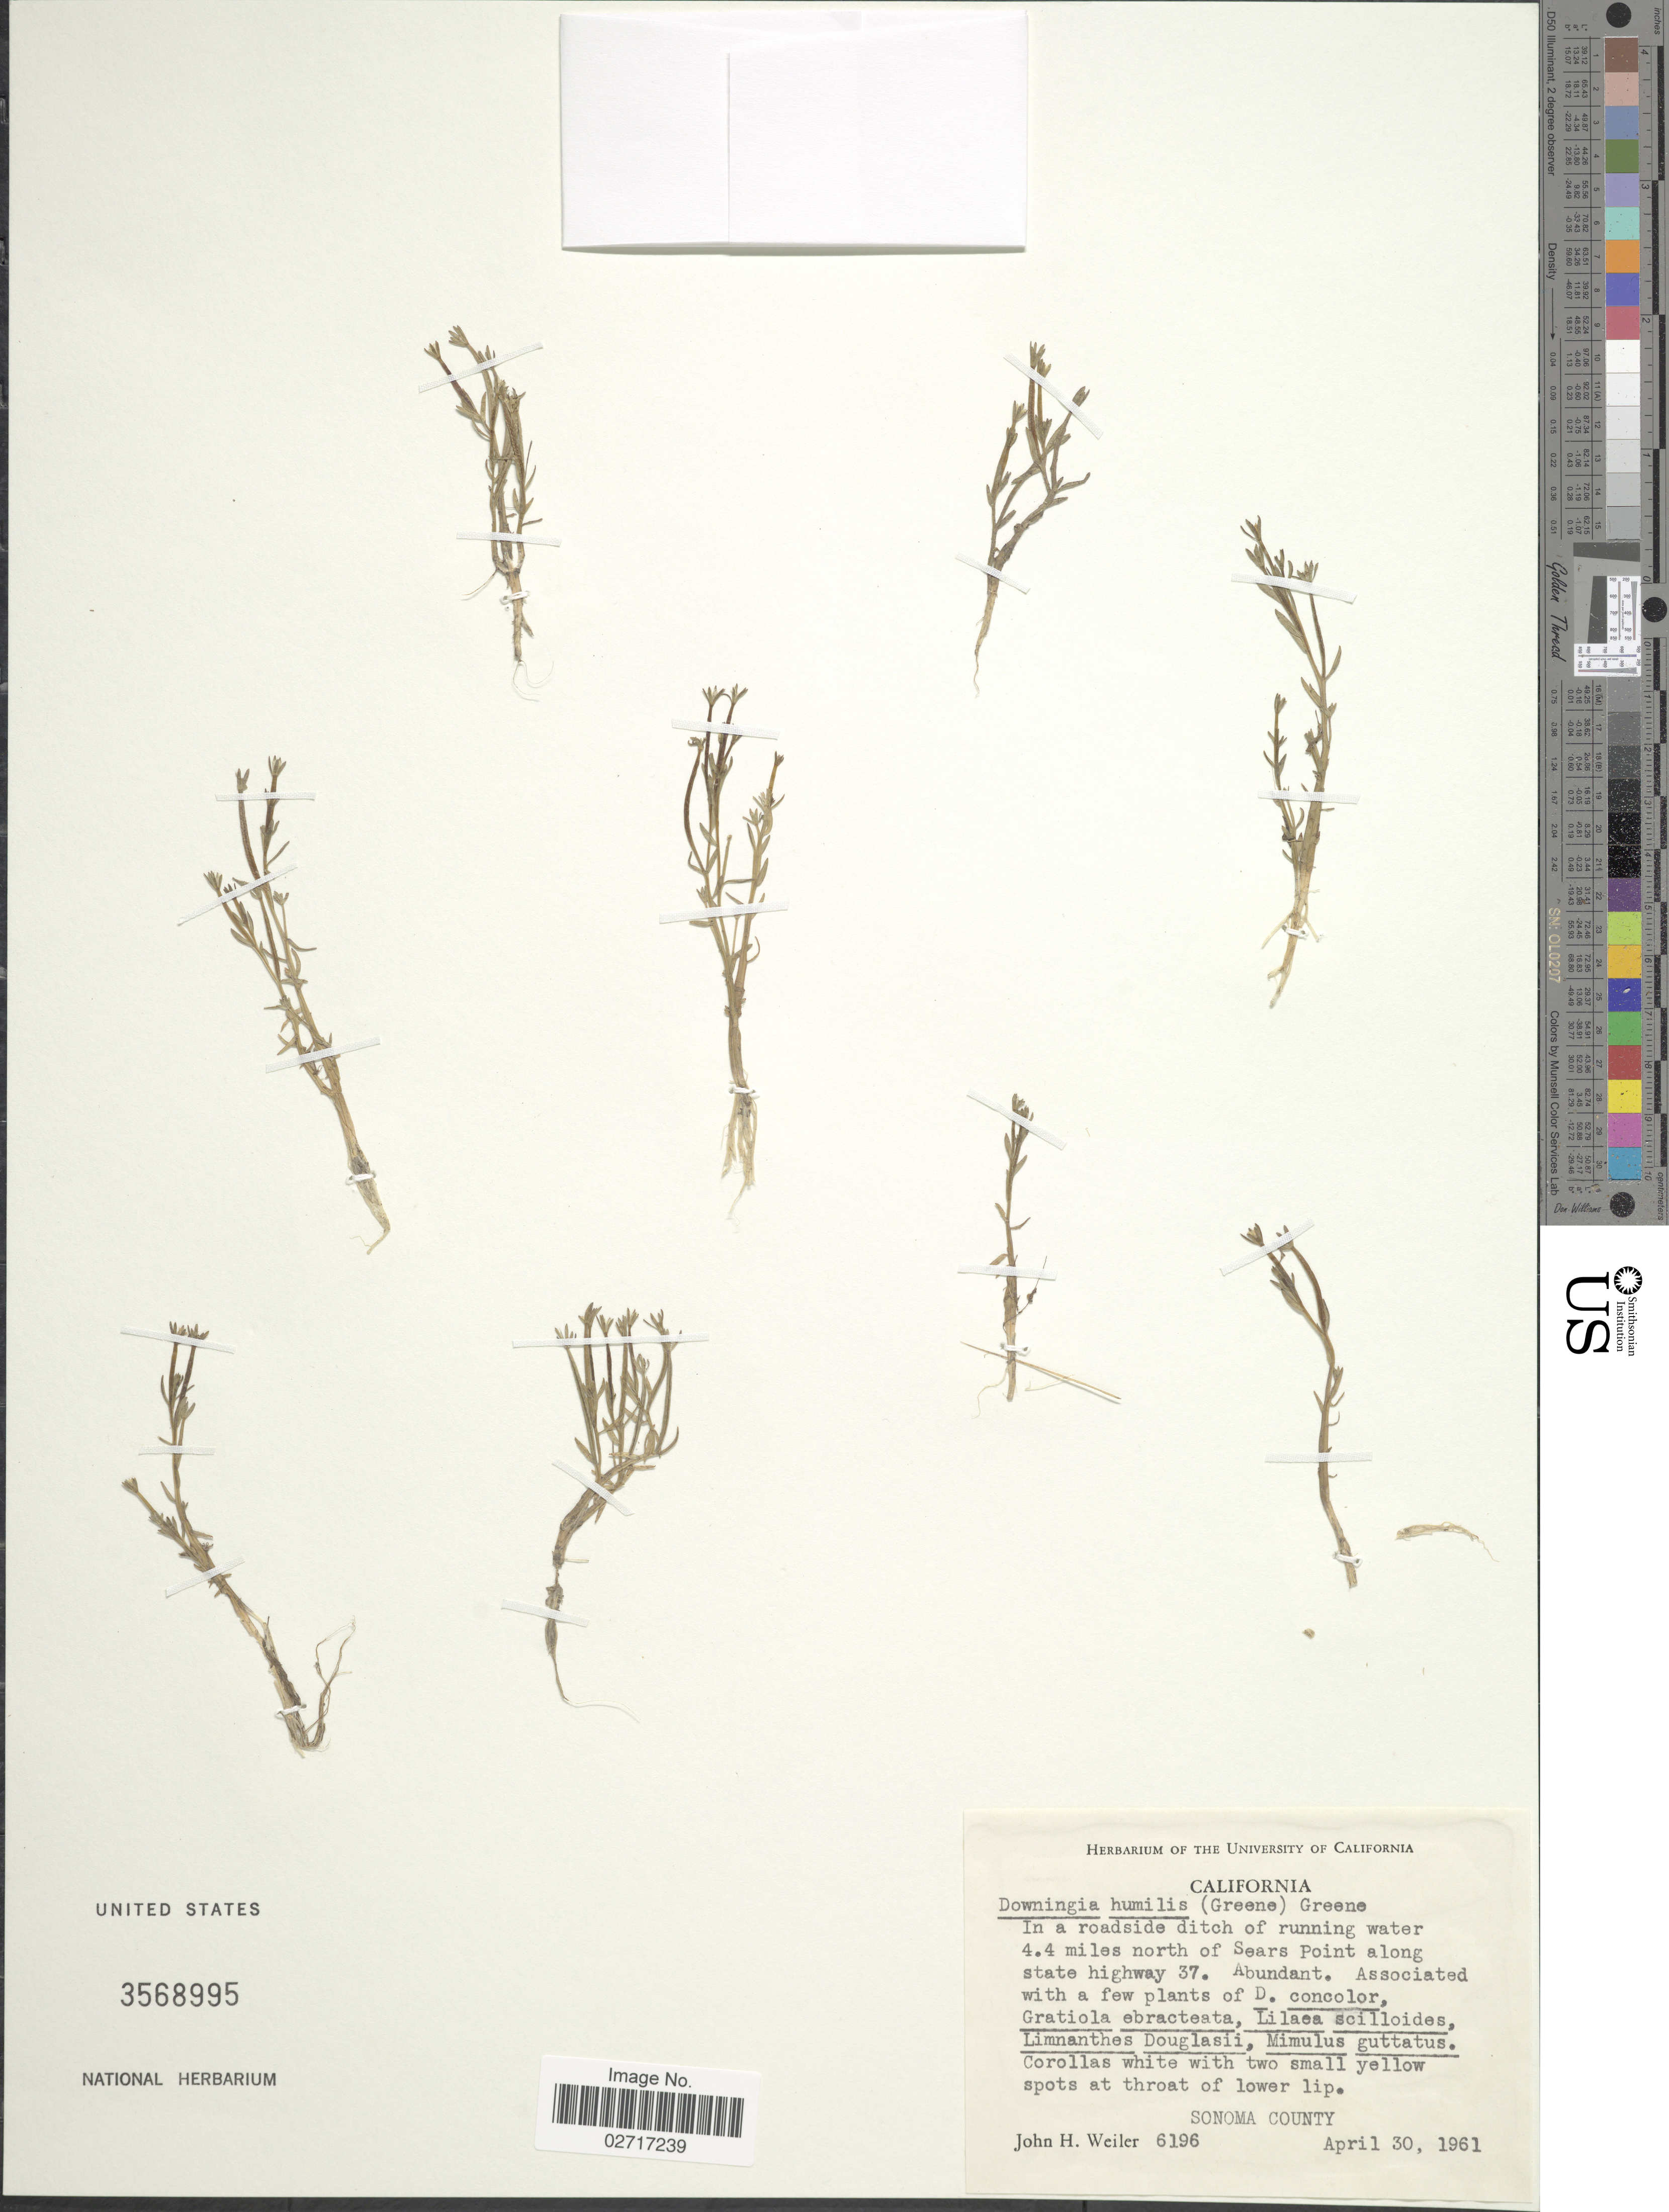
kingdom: Plantae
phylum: Tracheophyta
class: Magnoliopsida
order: Asterales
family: Campanulaceae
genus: Downingia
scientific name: Downingia humilis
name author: (S.W. Greene) Rattan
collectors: J. H. Weiler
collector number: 6196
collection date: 1961-04-30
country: United States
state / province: California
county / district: Sonoma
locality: In a roadside ditch of running water 4.4 miles north of Sears Point along state highway 37. Sonoma County.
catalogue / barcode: US 3568995